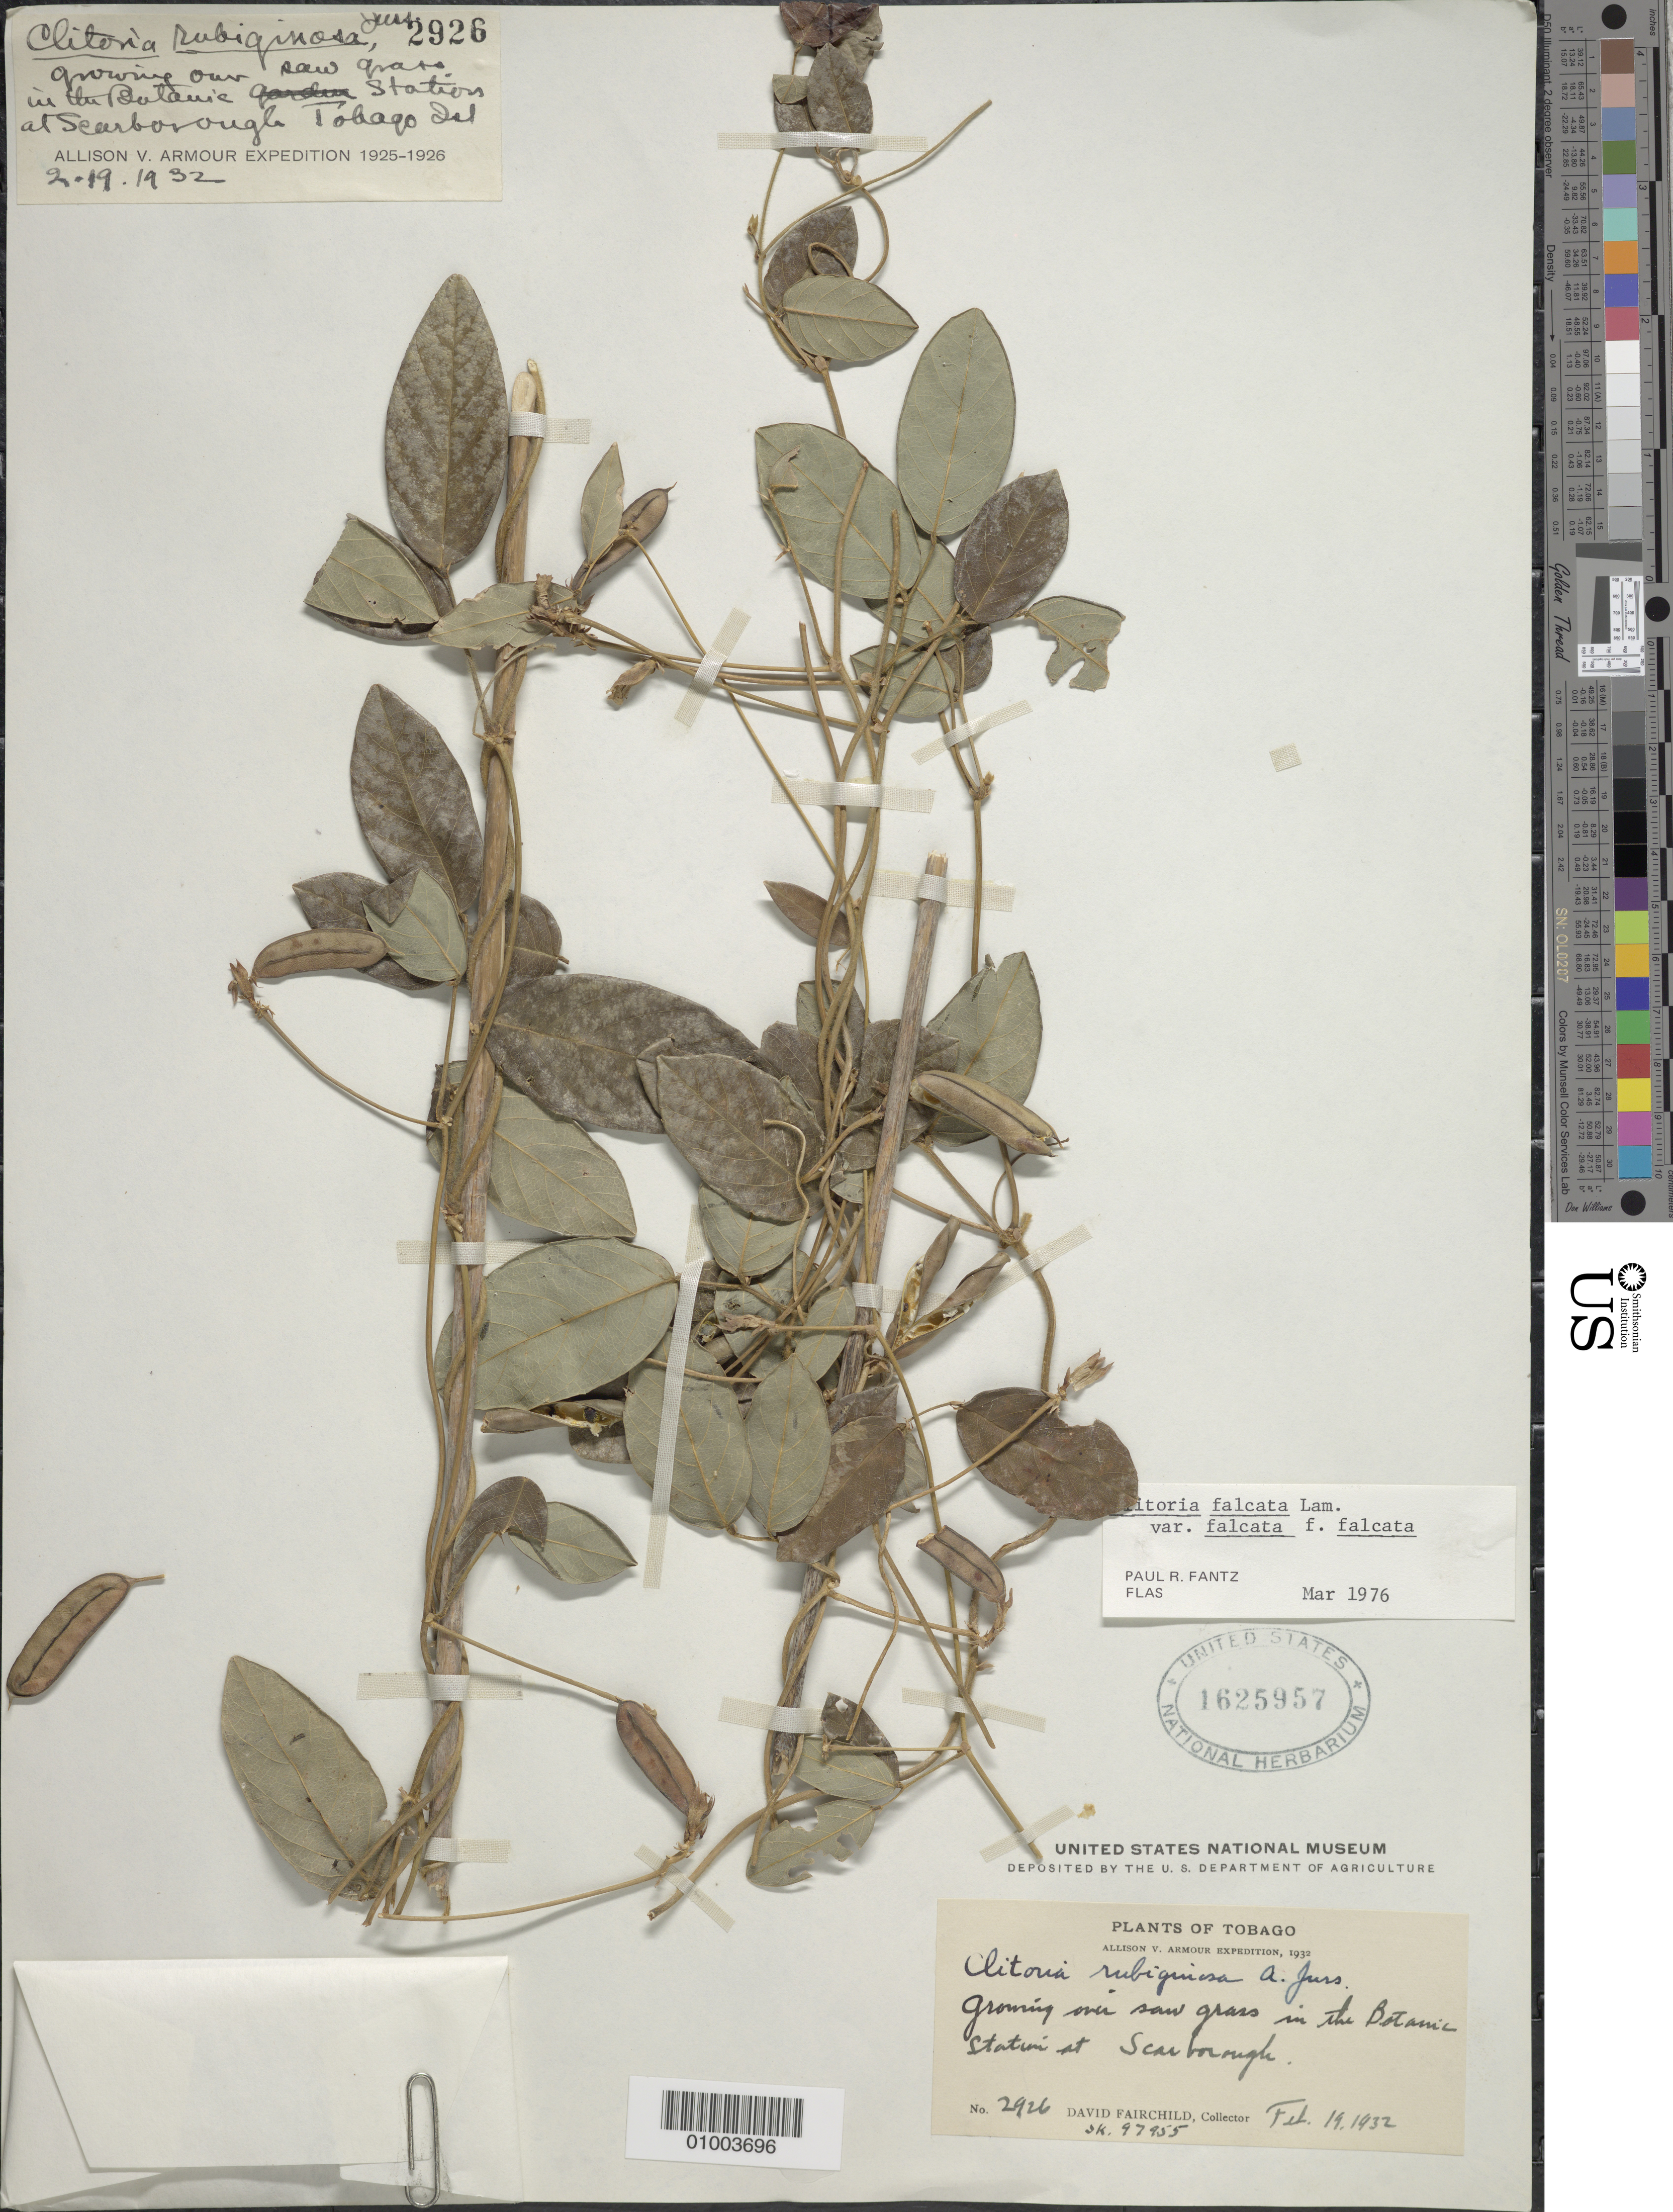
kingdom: Plantae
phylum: Tracheophyta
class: Magnoliopsida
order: Fabales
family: Fabaceae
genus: Clitoria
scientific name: Clitoria falcata var. falcata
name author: Lam.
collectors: D. Fairchild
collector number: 2926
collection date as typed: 19 Feb 1932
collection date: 1932-02-19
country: Trinidad and Tobago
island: Tobago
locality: growing over saw grass in the Botanic Station at Scarborough.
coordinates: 0 N, 0 E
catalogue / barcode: US 1625957